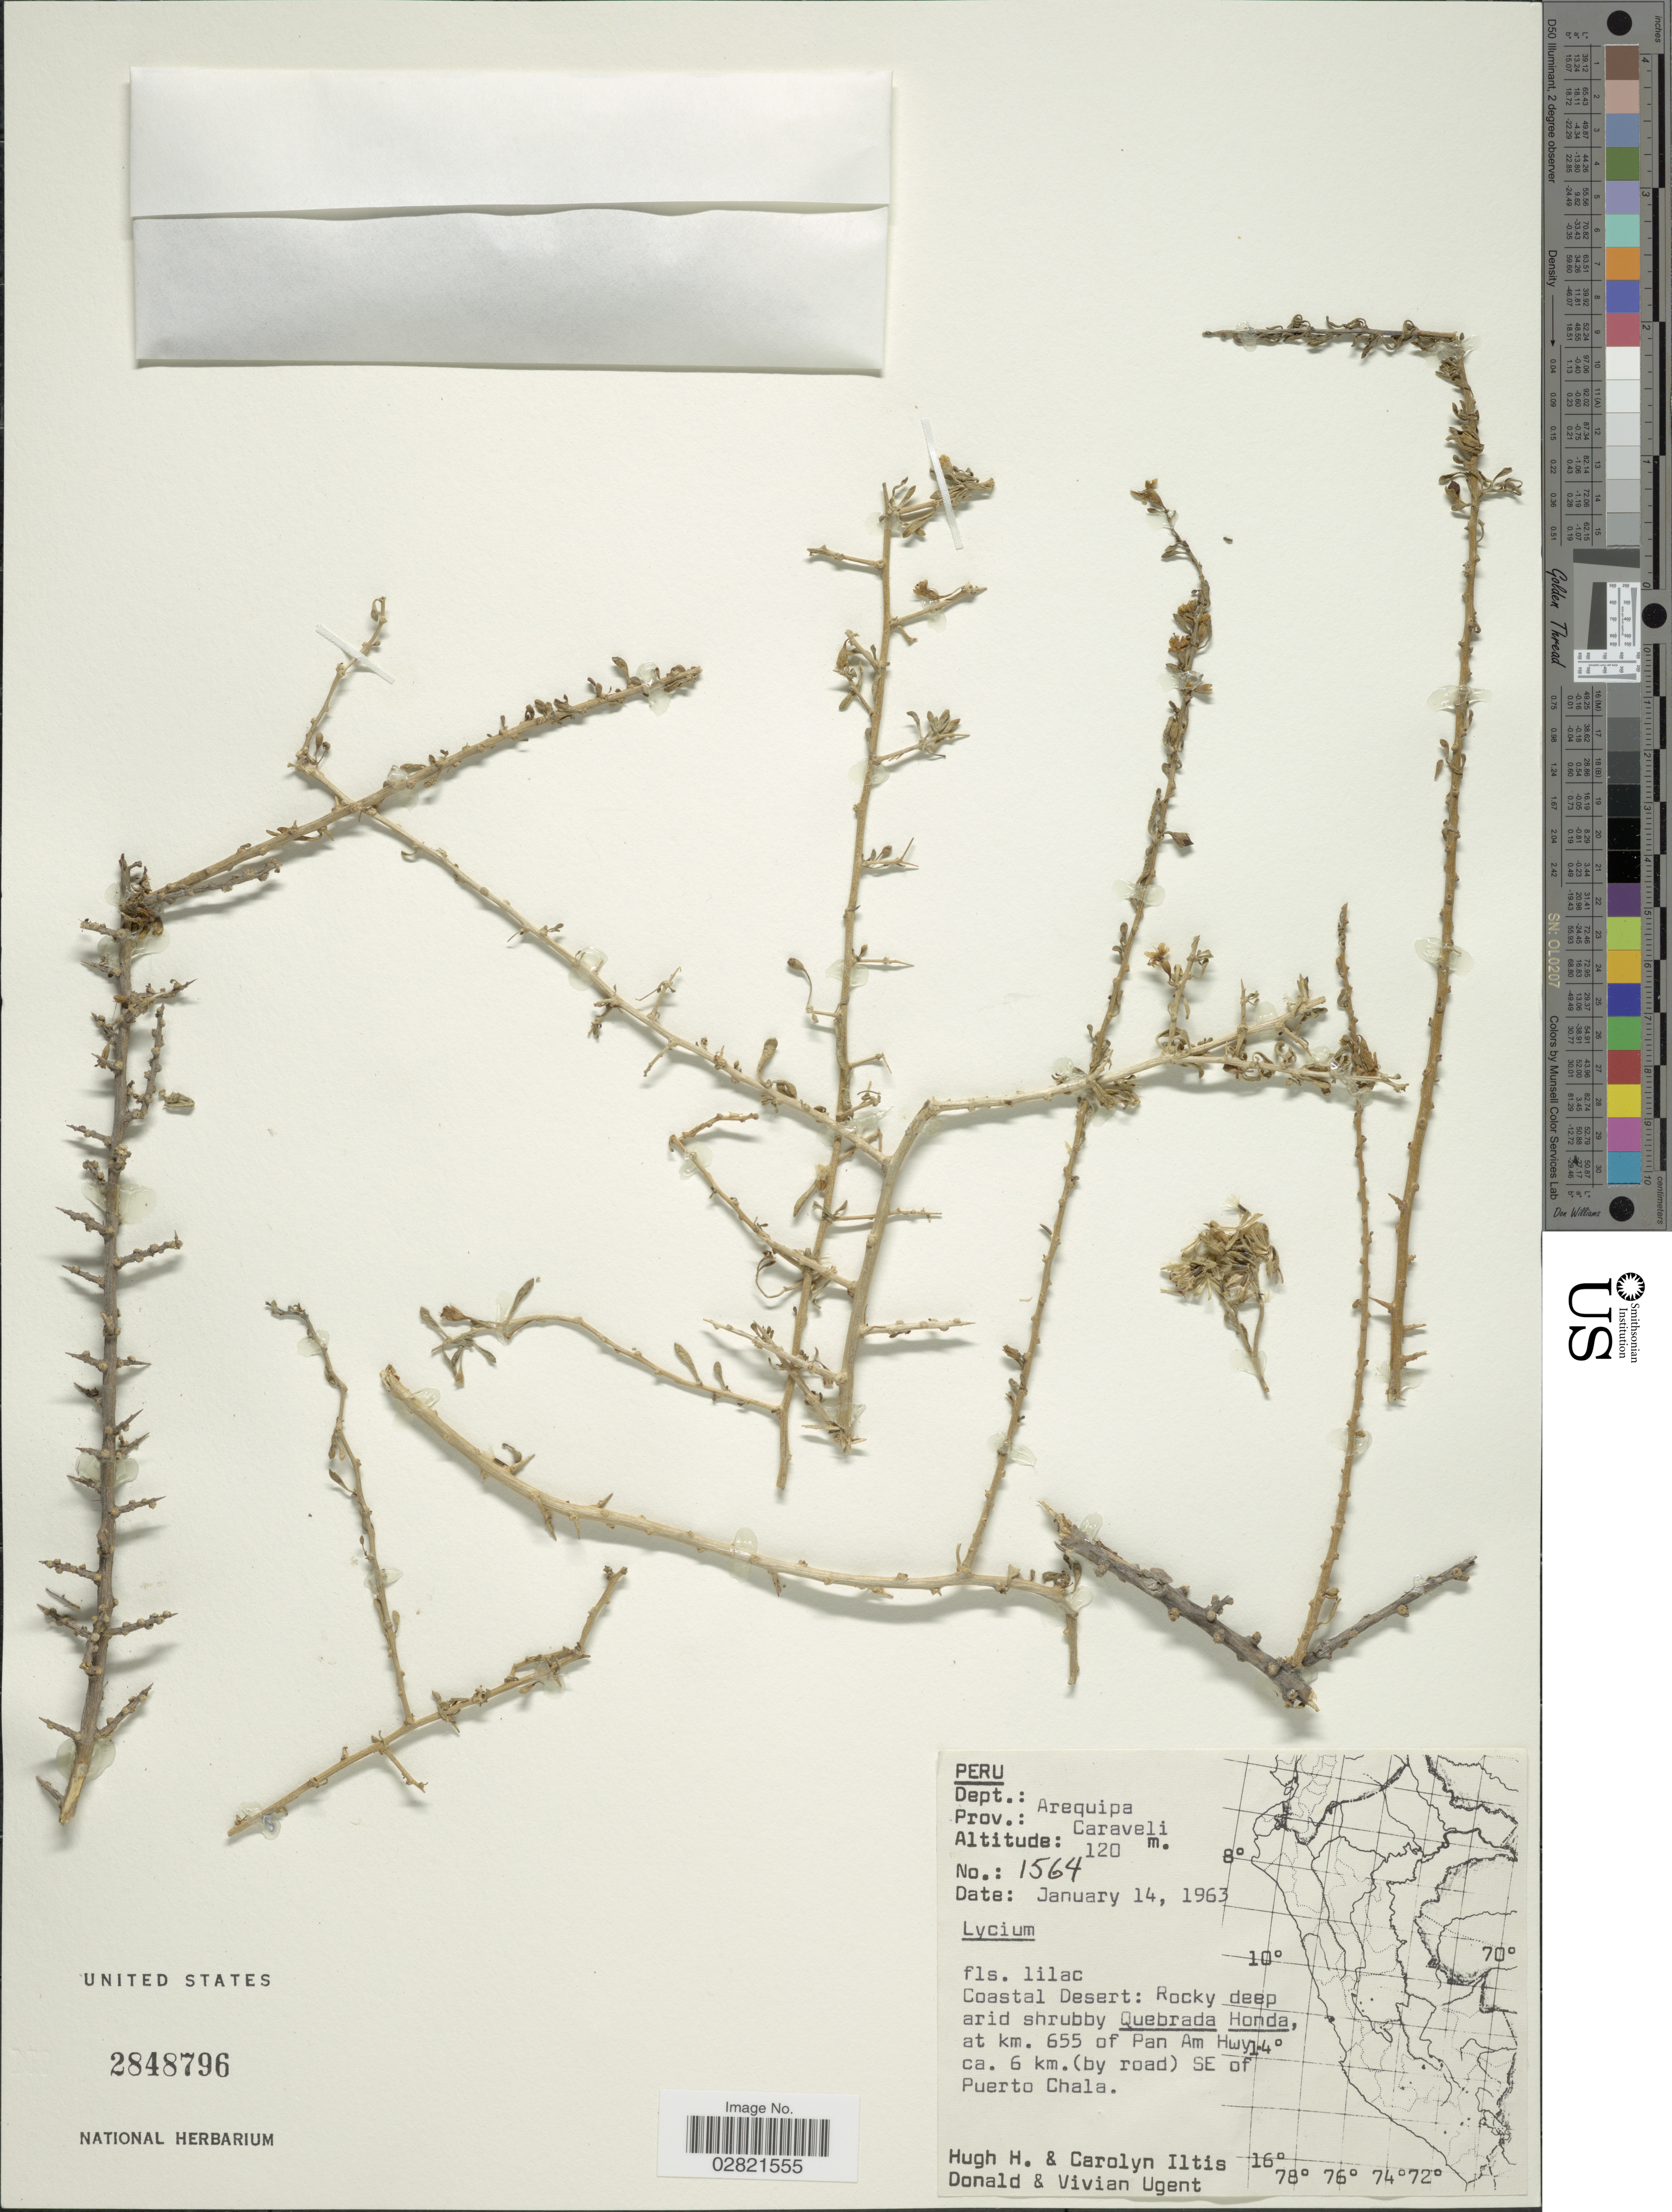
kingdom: Plantae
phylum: Tracheophyta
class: Magnoliopsida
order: Solanales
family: Solanaceae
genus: Lycium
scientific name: Lycium sp.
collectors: H. Iltis, C. G. Iltis, D. Ugent & V. Ugent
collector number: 1564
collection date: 1963-01-14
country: Peru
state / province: Arequipa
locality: Dept.: Arequipa. Prov.: Caraveli. At km. 655 of Pan Am Hwy ca. 6 km. (by road) SE of Puerto Chala.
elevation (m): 120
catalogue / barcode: US 2848796